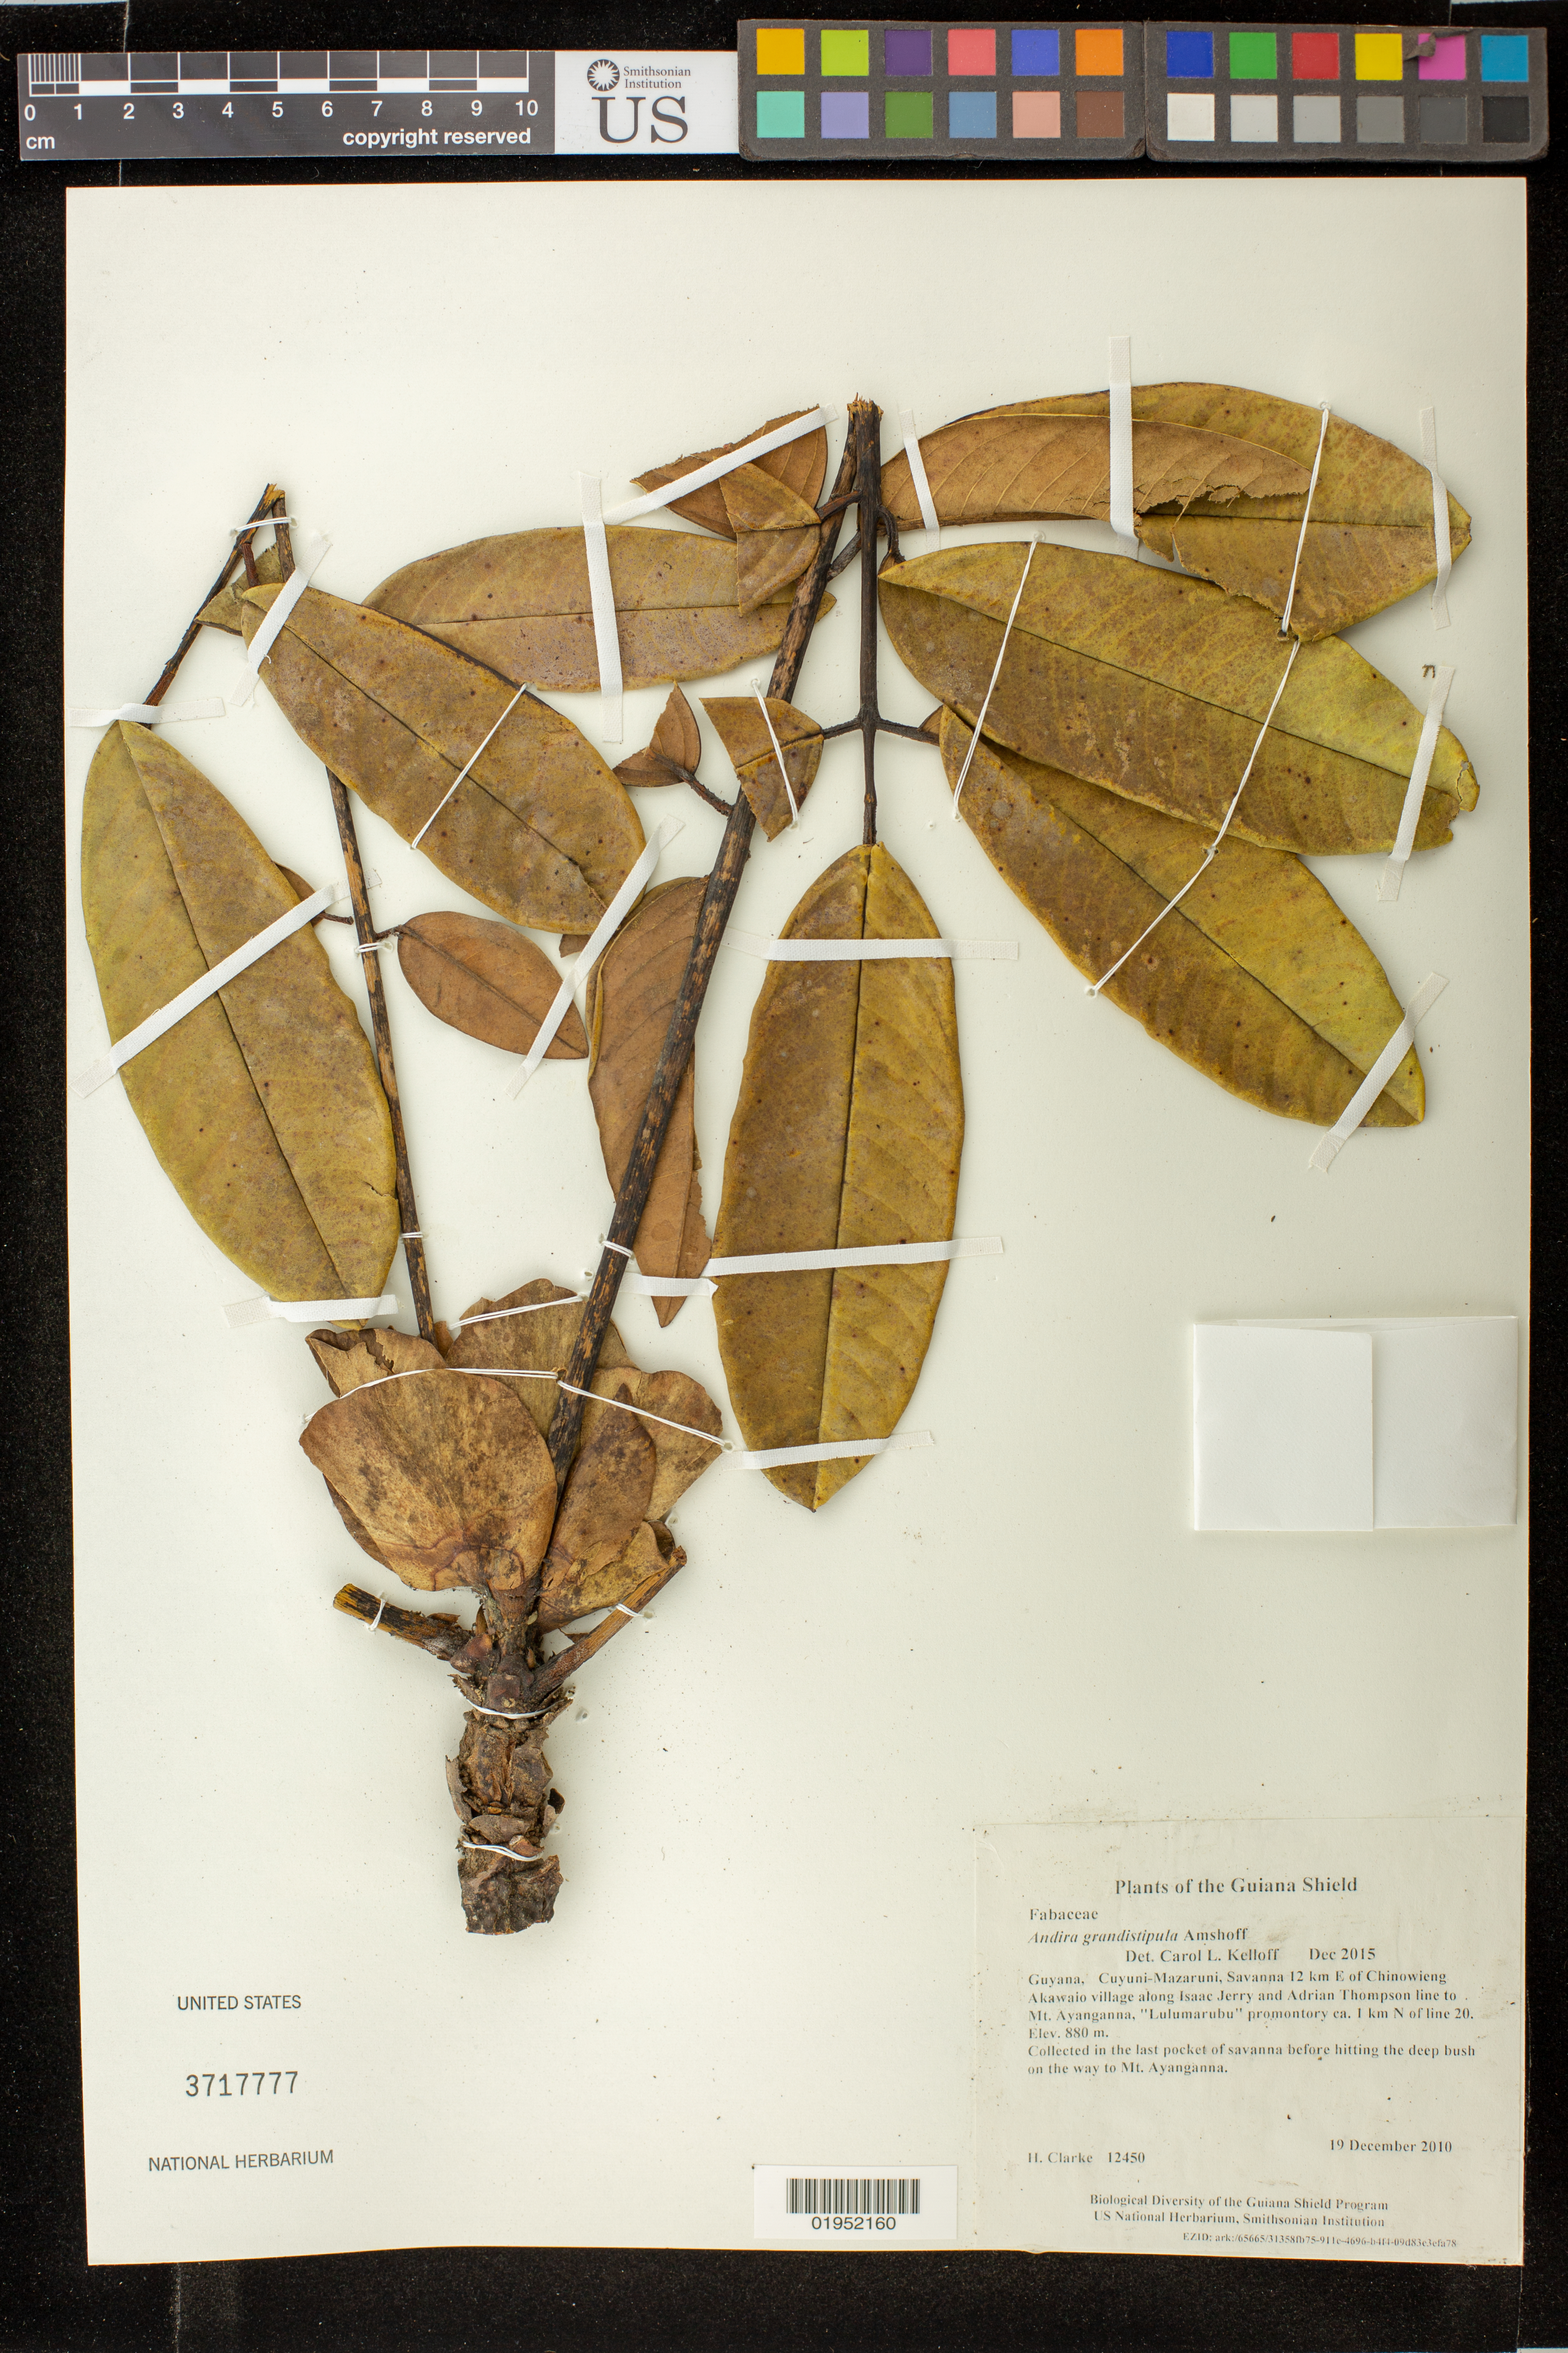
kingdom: Plantae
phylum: Tracheophyta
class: Magnoliopsida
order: Fabales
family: Fabaceae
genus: Andira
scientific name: Andira grandistipula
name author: Amshoff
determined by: Kelloff, Carol L.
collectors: H. Clarke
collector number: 12450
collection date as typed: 19 December 2010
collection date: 2010-12-19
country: Guyana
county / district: Cuyuni-Mazaruni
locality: Savanna 12 km E of Chinowieng Akawaio village along Isaac Jerry and Adrian Thompson line to Mt. Ayanganna, "Lulumarubu" promontory ca. 1 km N of line 20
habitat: Collected in the last pocket of savanna before hitting the deep bush on the way to Mt. Ayanganna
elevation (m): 880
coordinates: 0826423 N, 0602509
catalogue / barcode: US 3717777